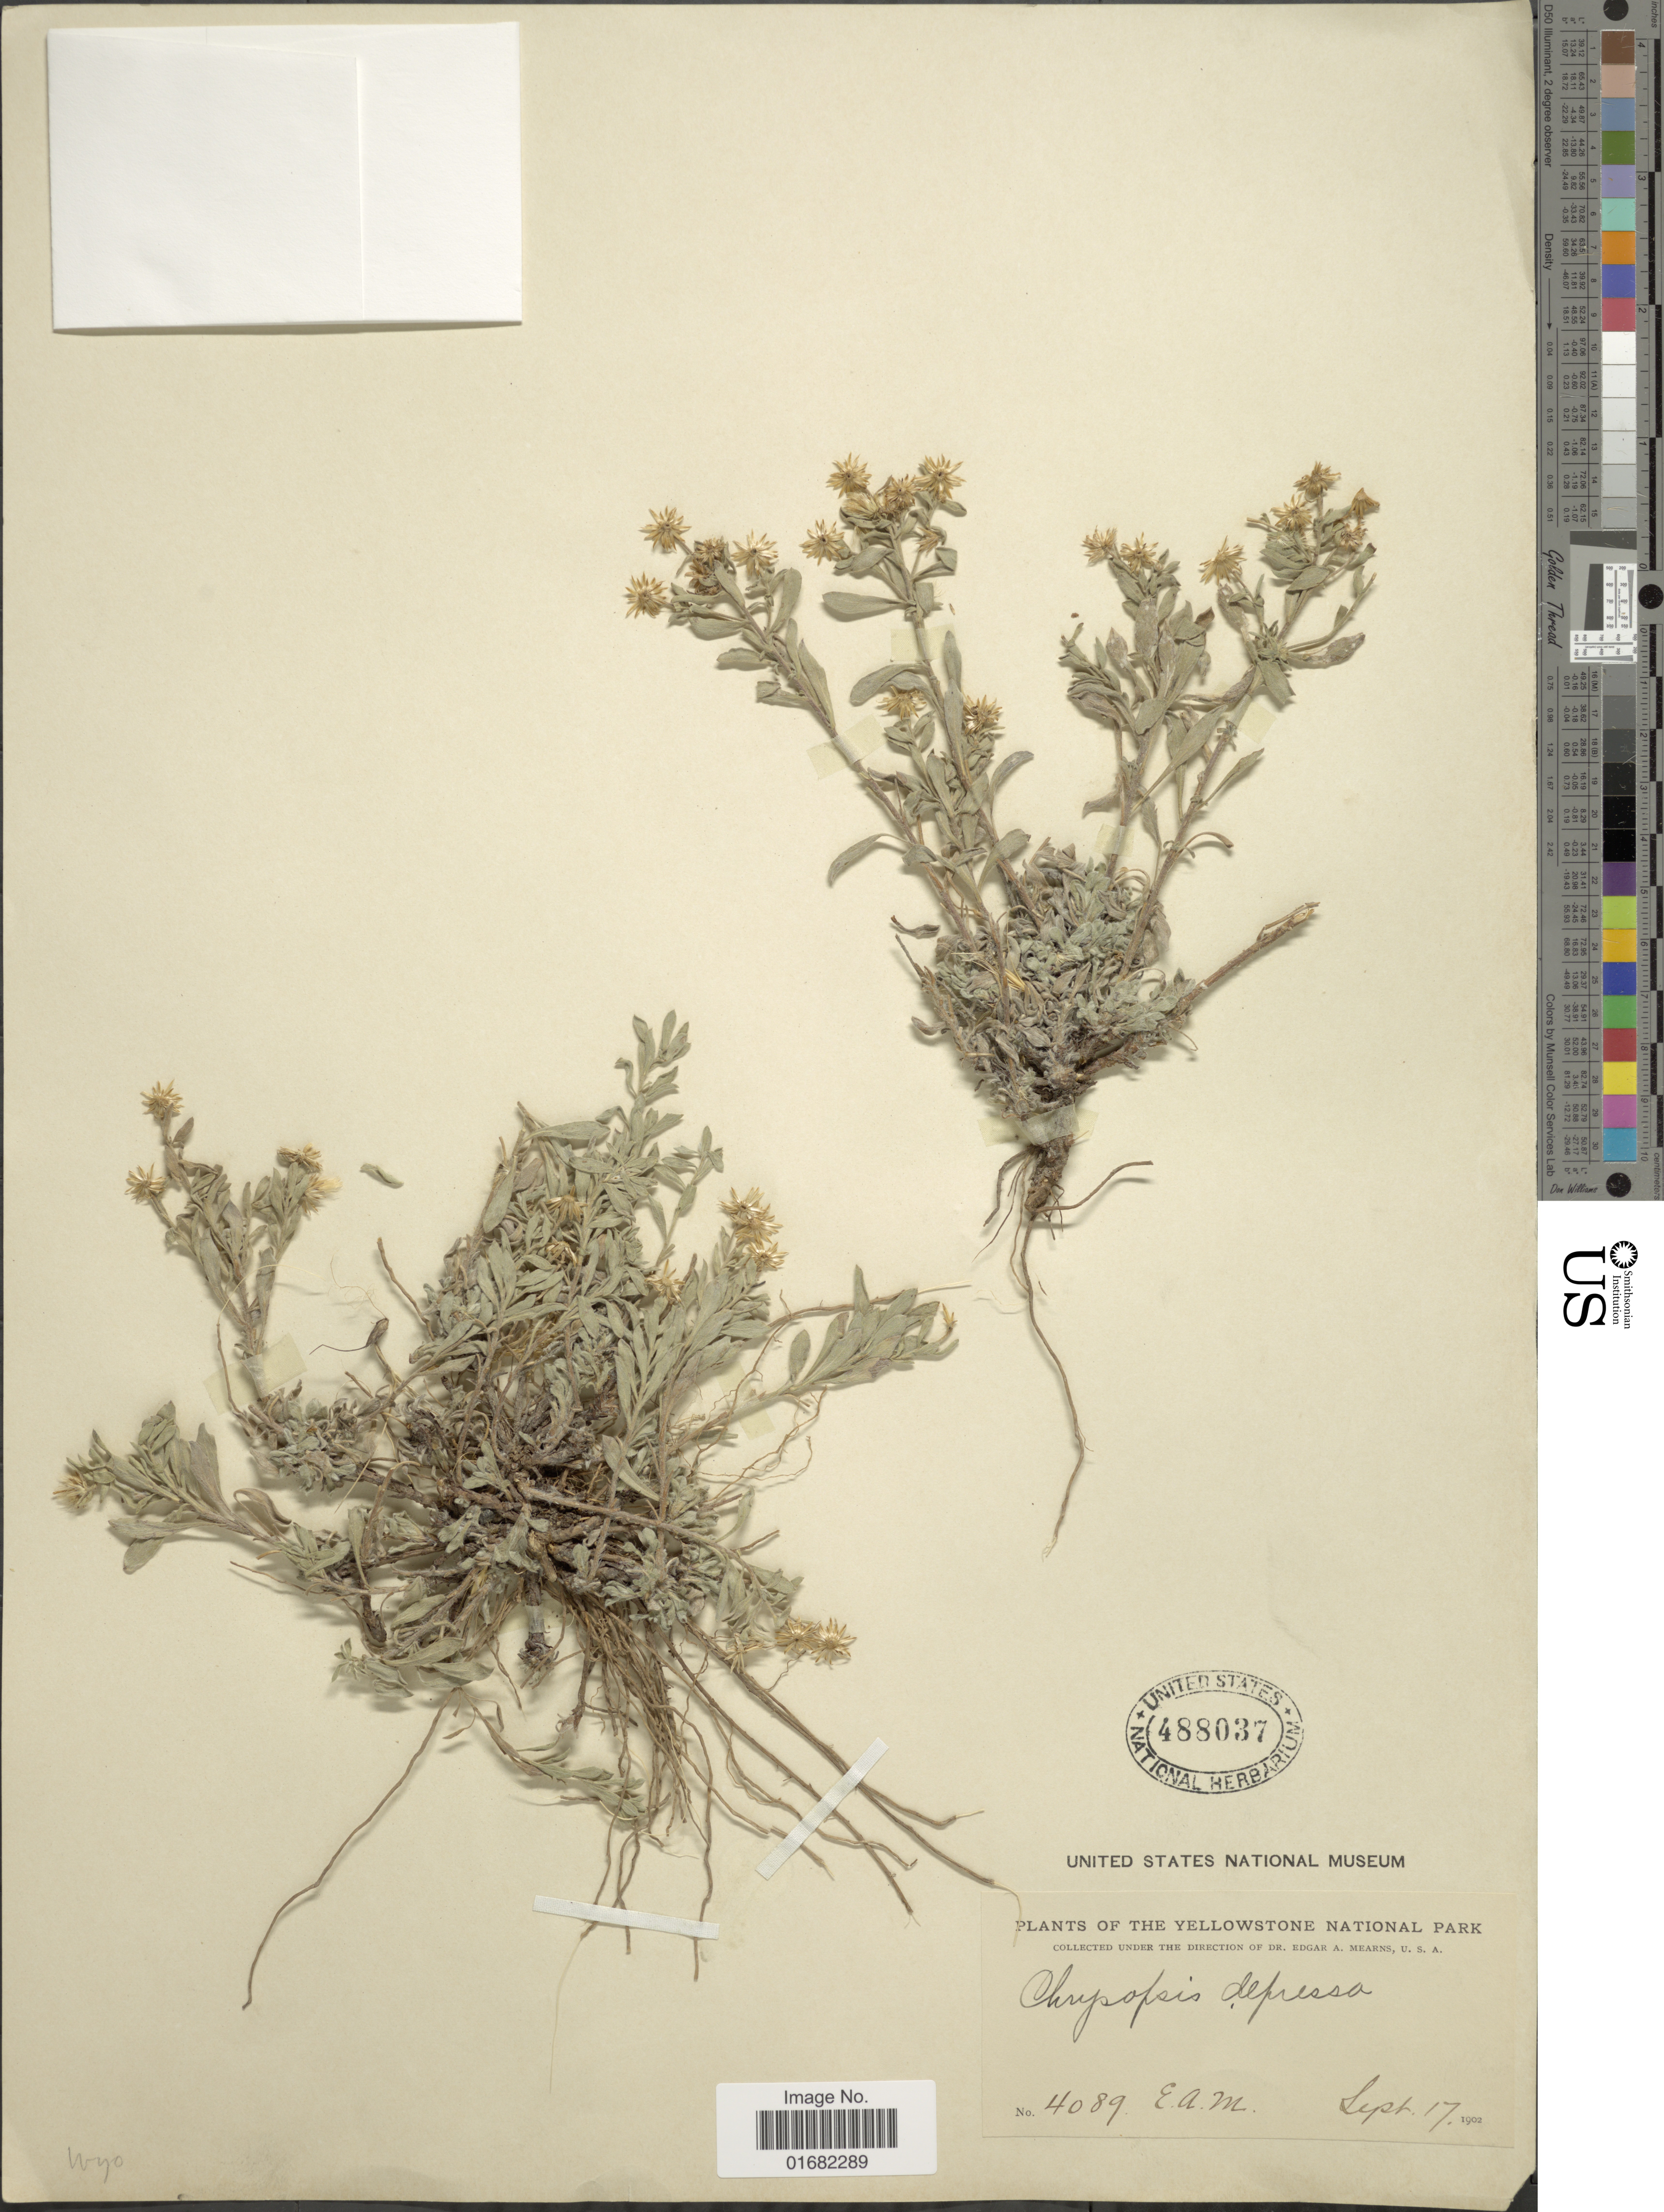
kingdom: Plantae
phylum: Tracheophyta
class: Magnoliopsida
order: Asterales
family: Asteraceae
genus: Heterotheca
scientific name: Heterotheca depressa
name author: (Rydb. ex Rydb.) Dorn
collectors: E. A. Mearns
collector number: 4089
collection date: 1902-09-17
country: United States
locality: Yellowstone National Park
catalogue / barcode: US 488037